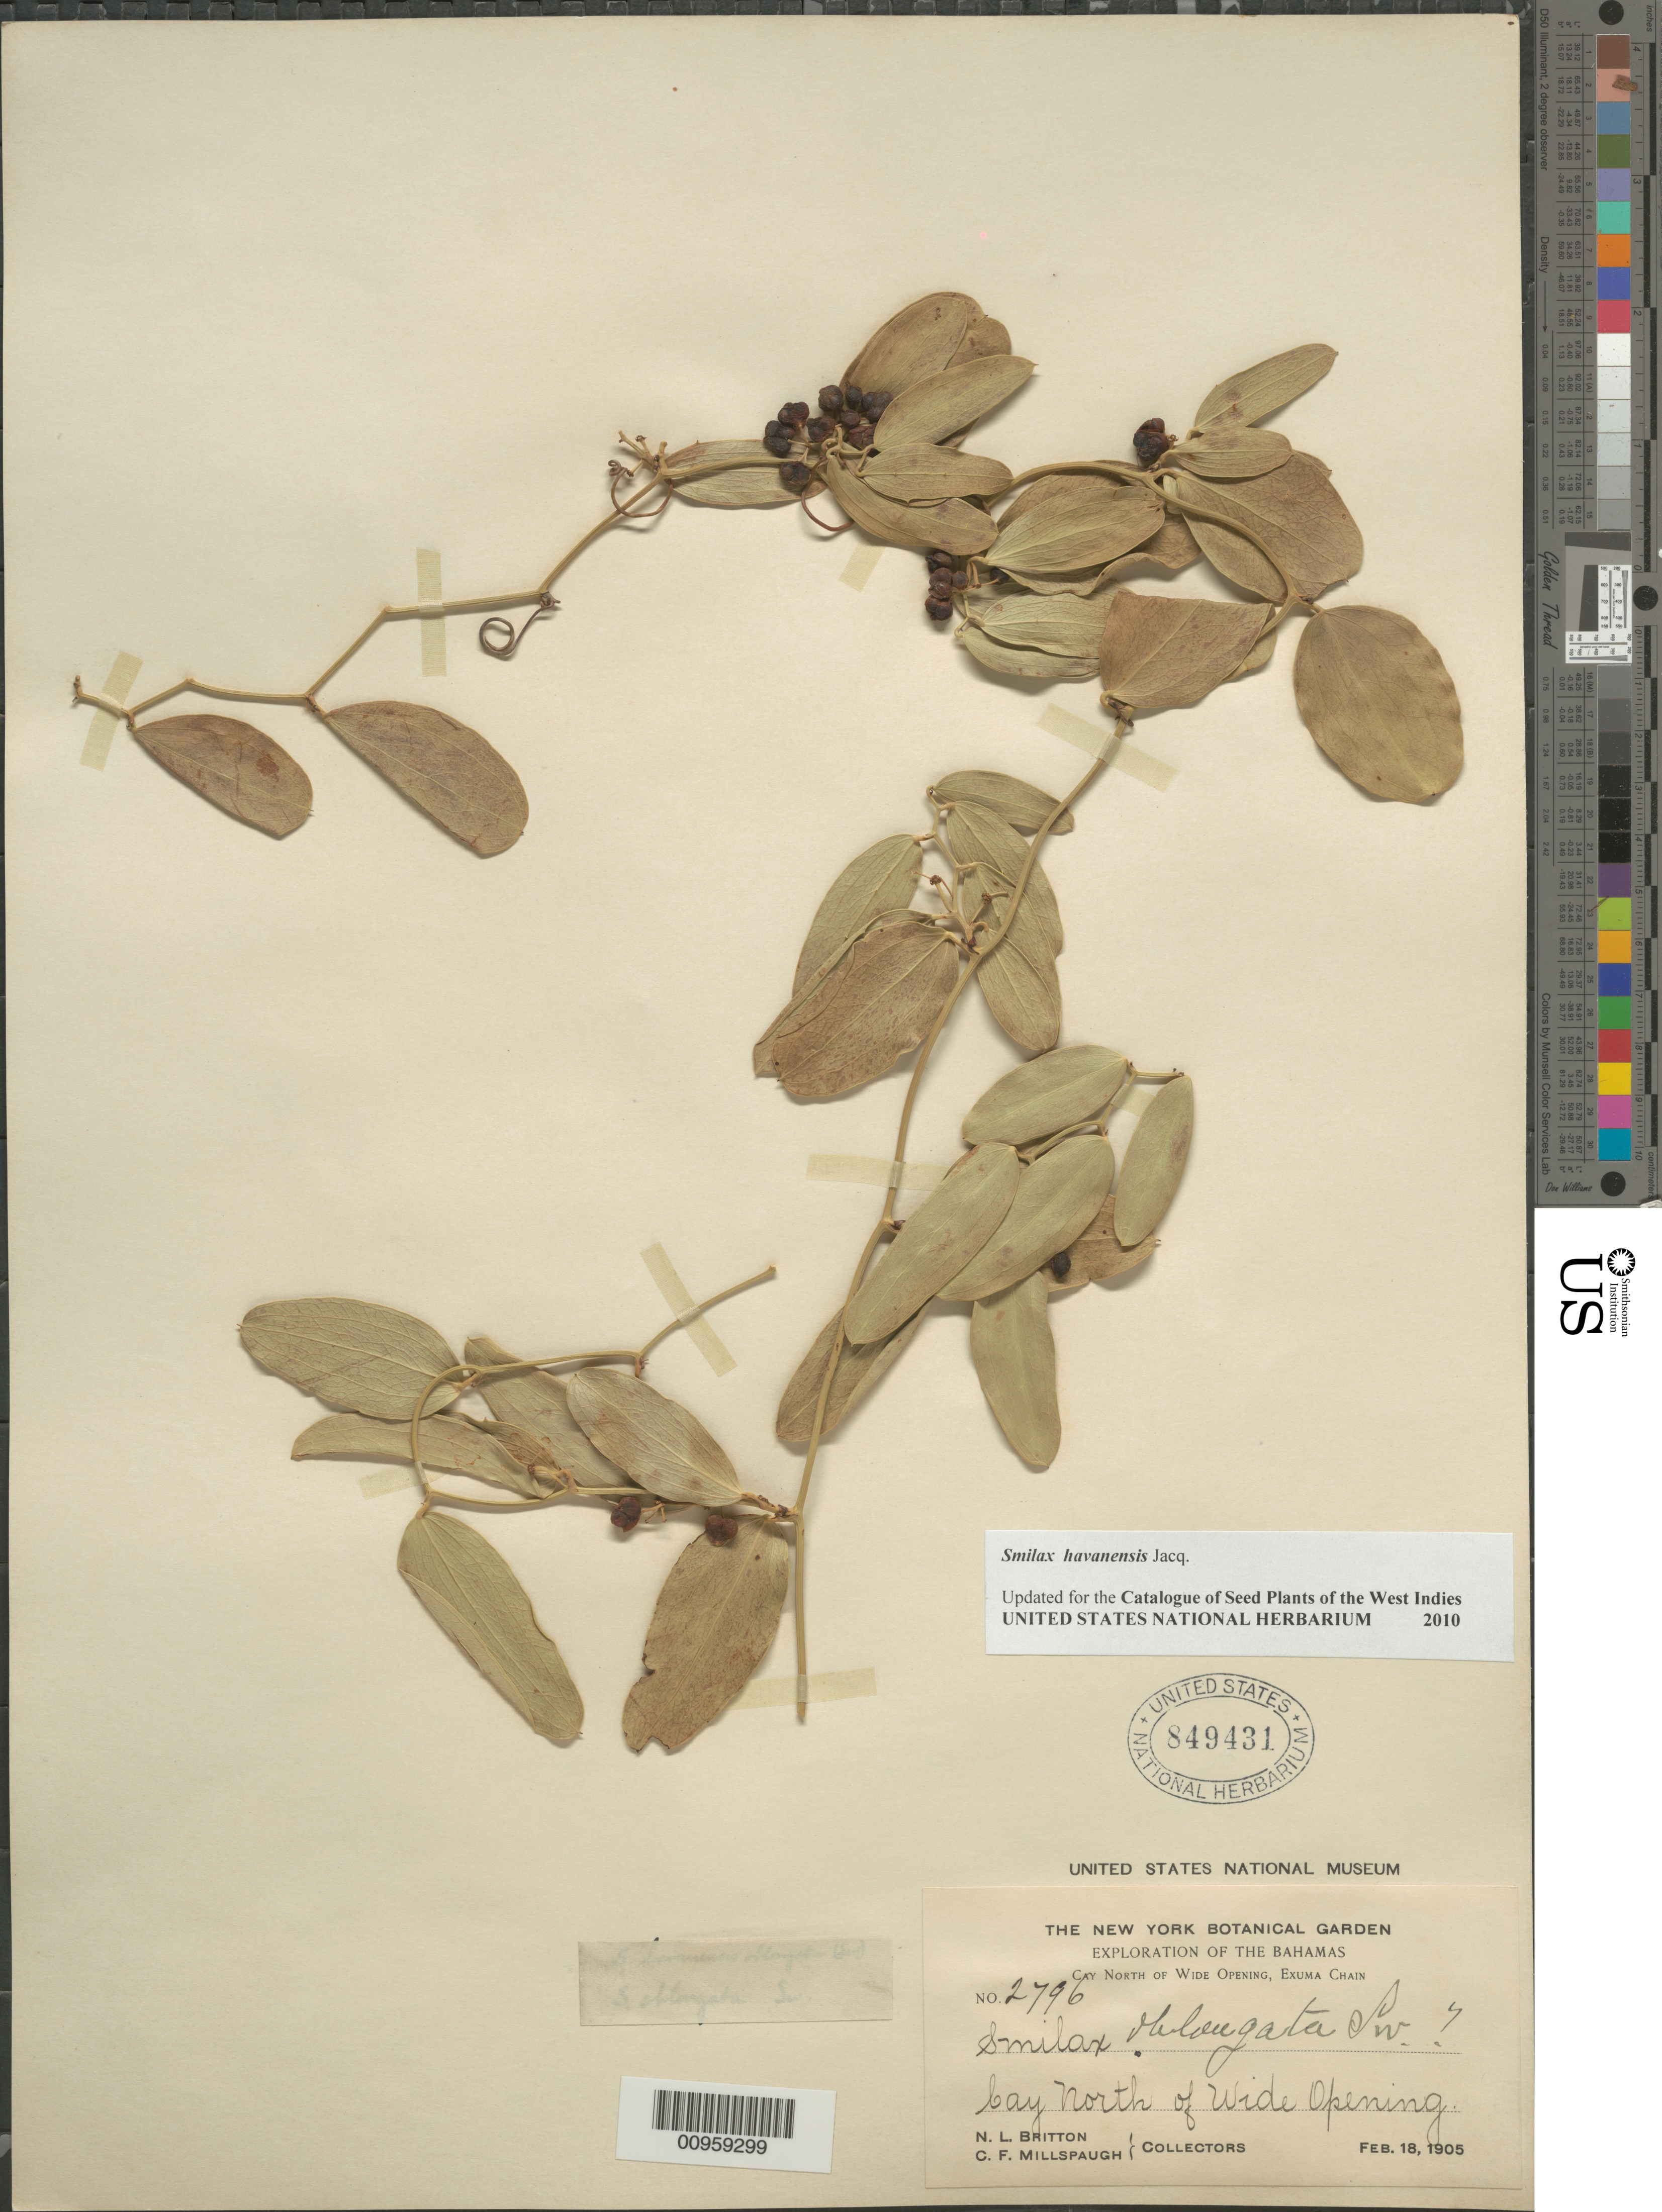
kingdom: Plantae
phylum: Tracheophyta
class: Liliopsida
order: Liliales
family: Smilacaceae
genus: Smilax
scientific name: Smilax havanensis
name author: Jacq.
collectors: N. Britton & C. F. Millspaugh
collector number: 2796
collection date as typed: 18 Feb 1905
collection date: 1905-02-18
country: Bahamas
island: Exuma Chain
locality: Cay North of Wide Opening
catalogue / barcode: US 849431